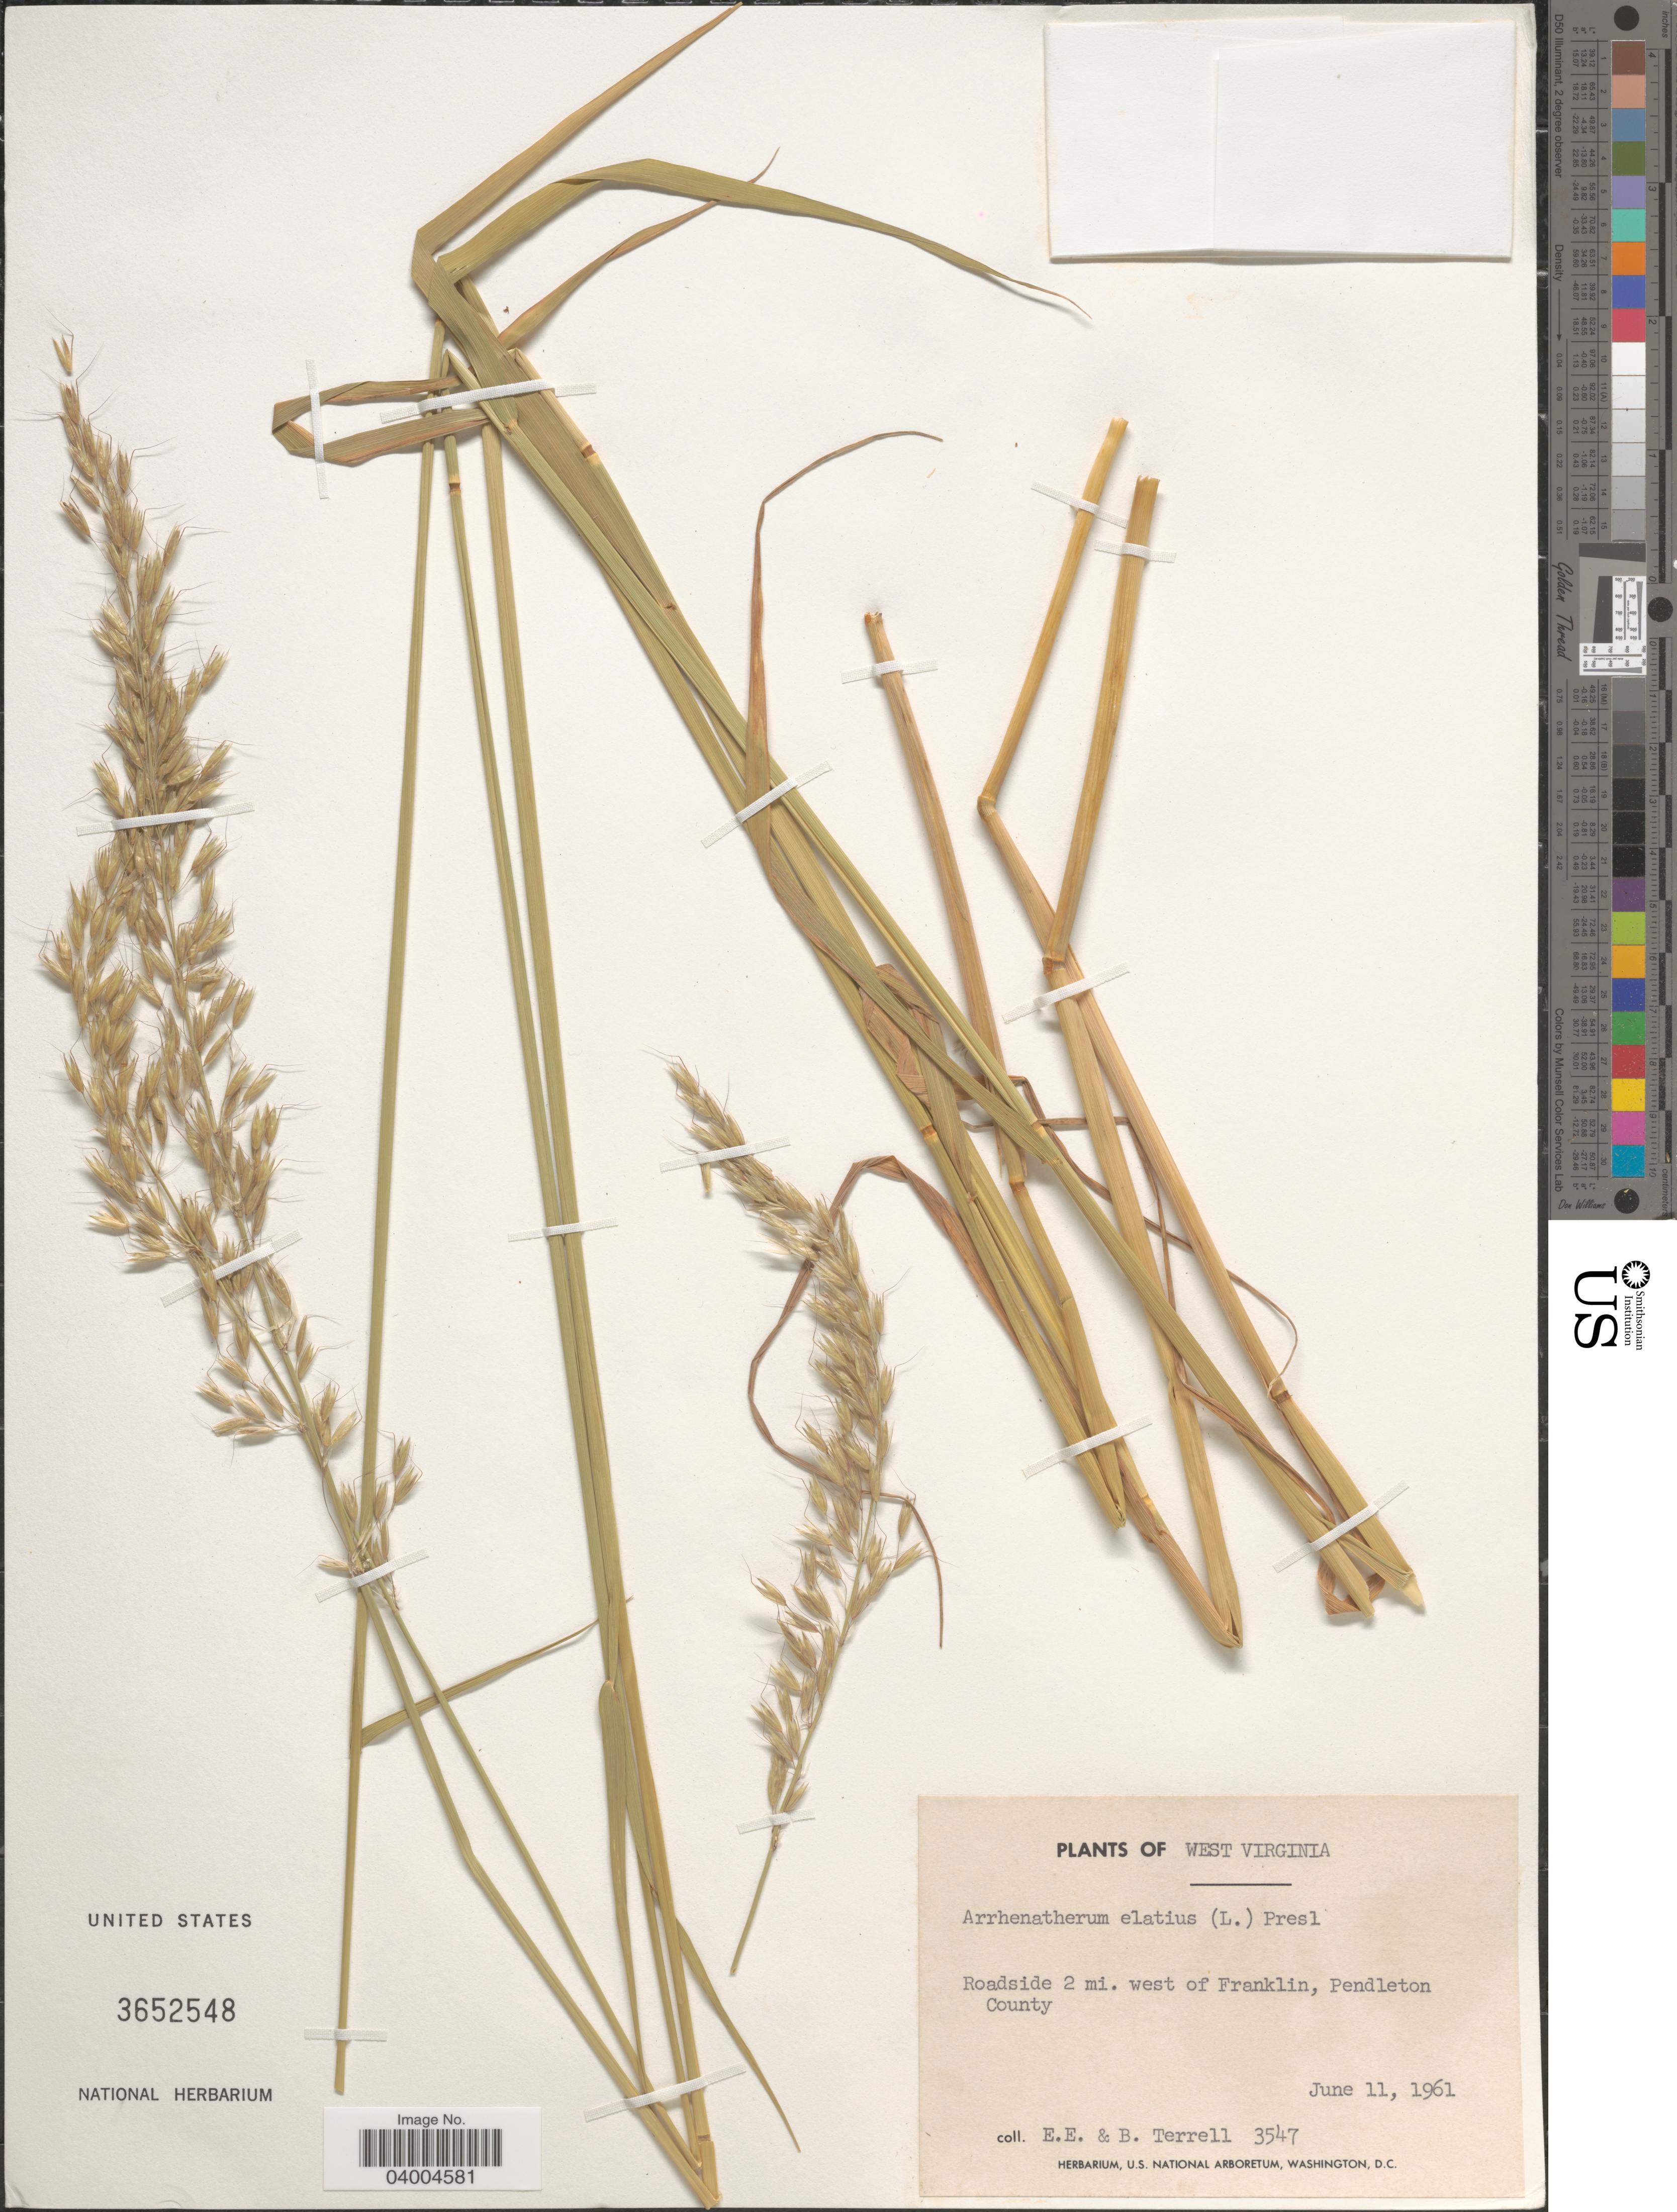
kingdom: Plantae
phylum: Tracheophyta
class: Liliopsida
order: Poales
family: Poaceae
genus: Arrhenatherum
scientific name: Arrhenatherum elatius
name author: (L.) J. Presl & C. Presl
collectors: E. E. Terrell & B. Terrell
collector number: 3547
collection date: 1961-06-11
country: United States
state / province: West Virginia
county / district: Pendleton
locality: Roadside 2 mi. west of Franklin, Pendleton County.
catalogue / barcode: US 3652548